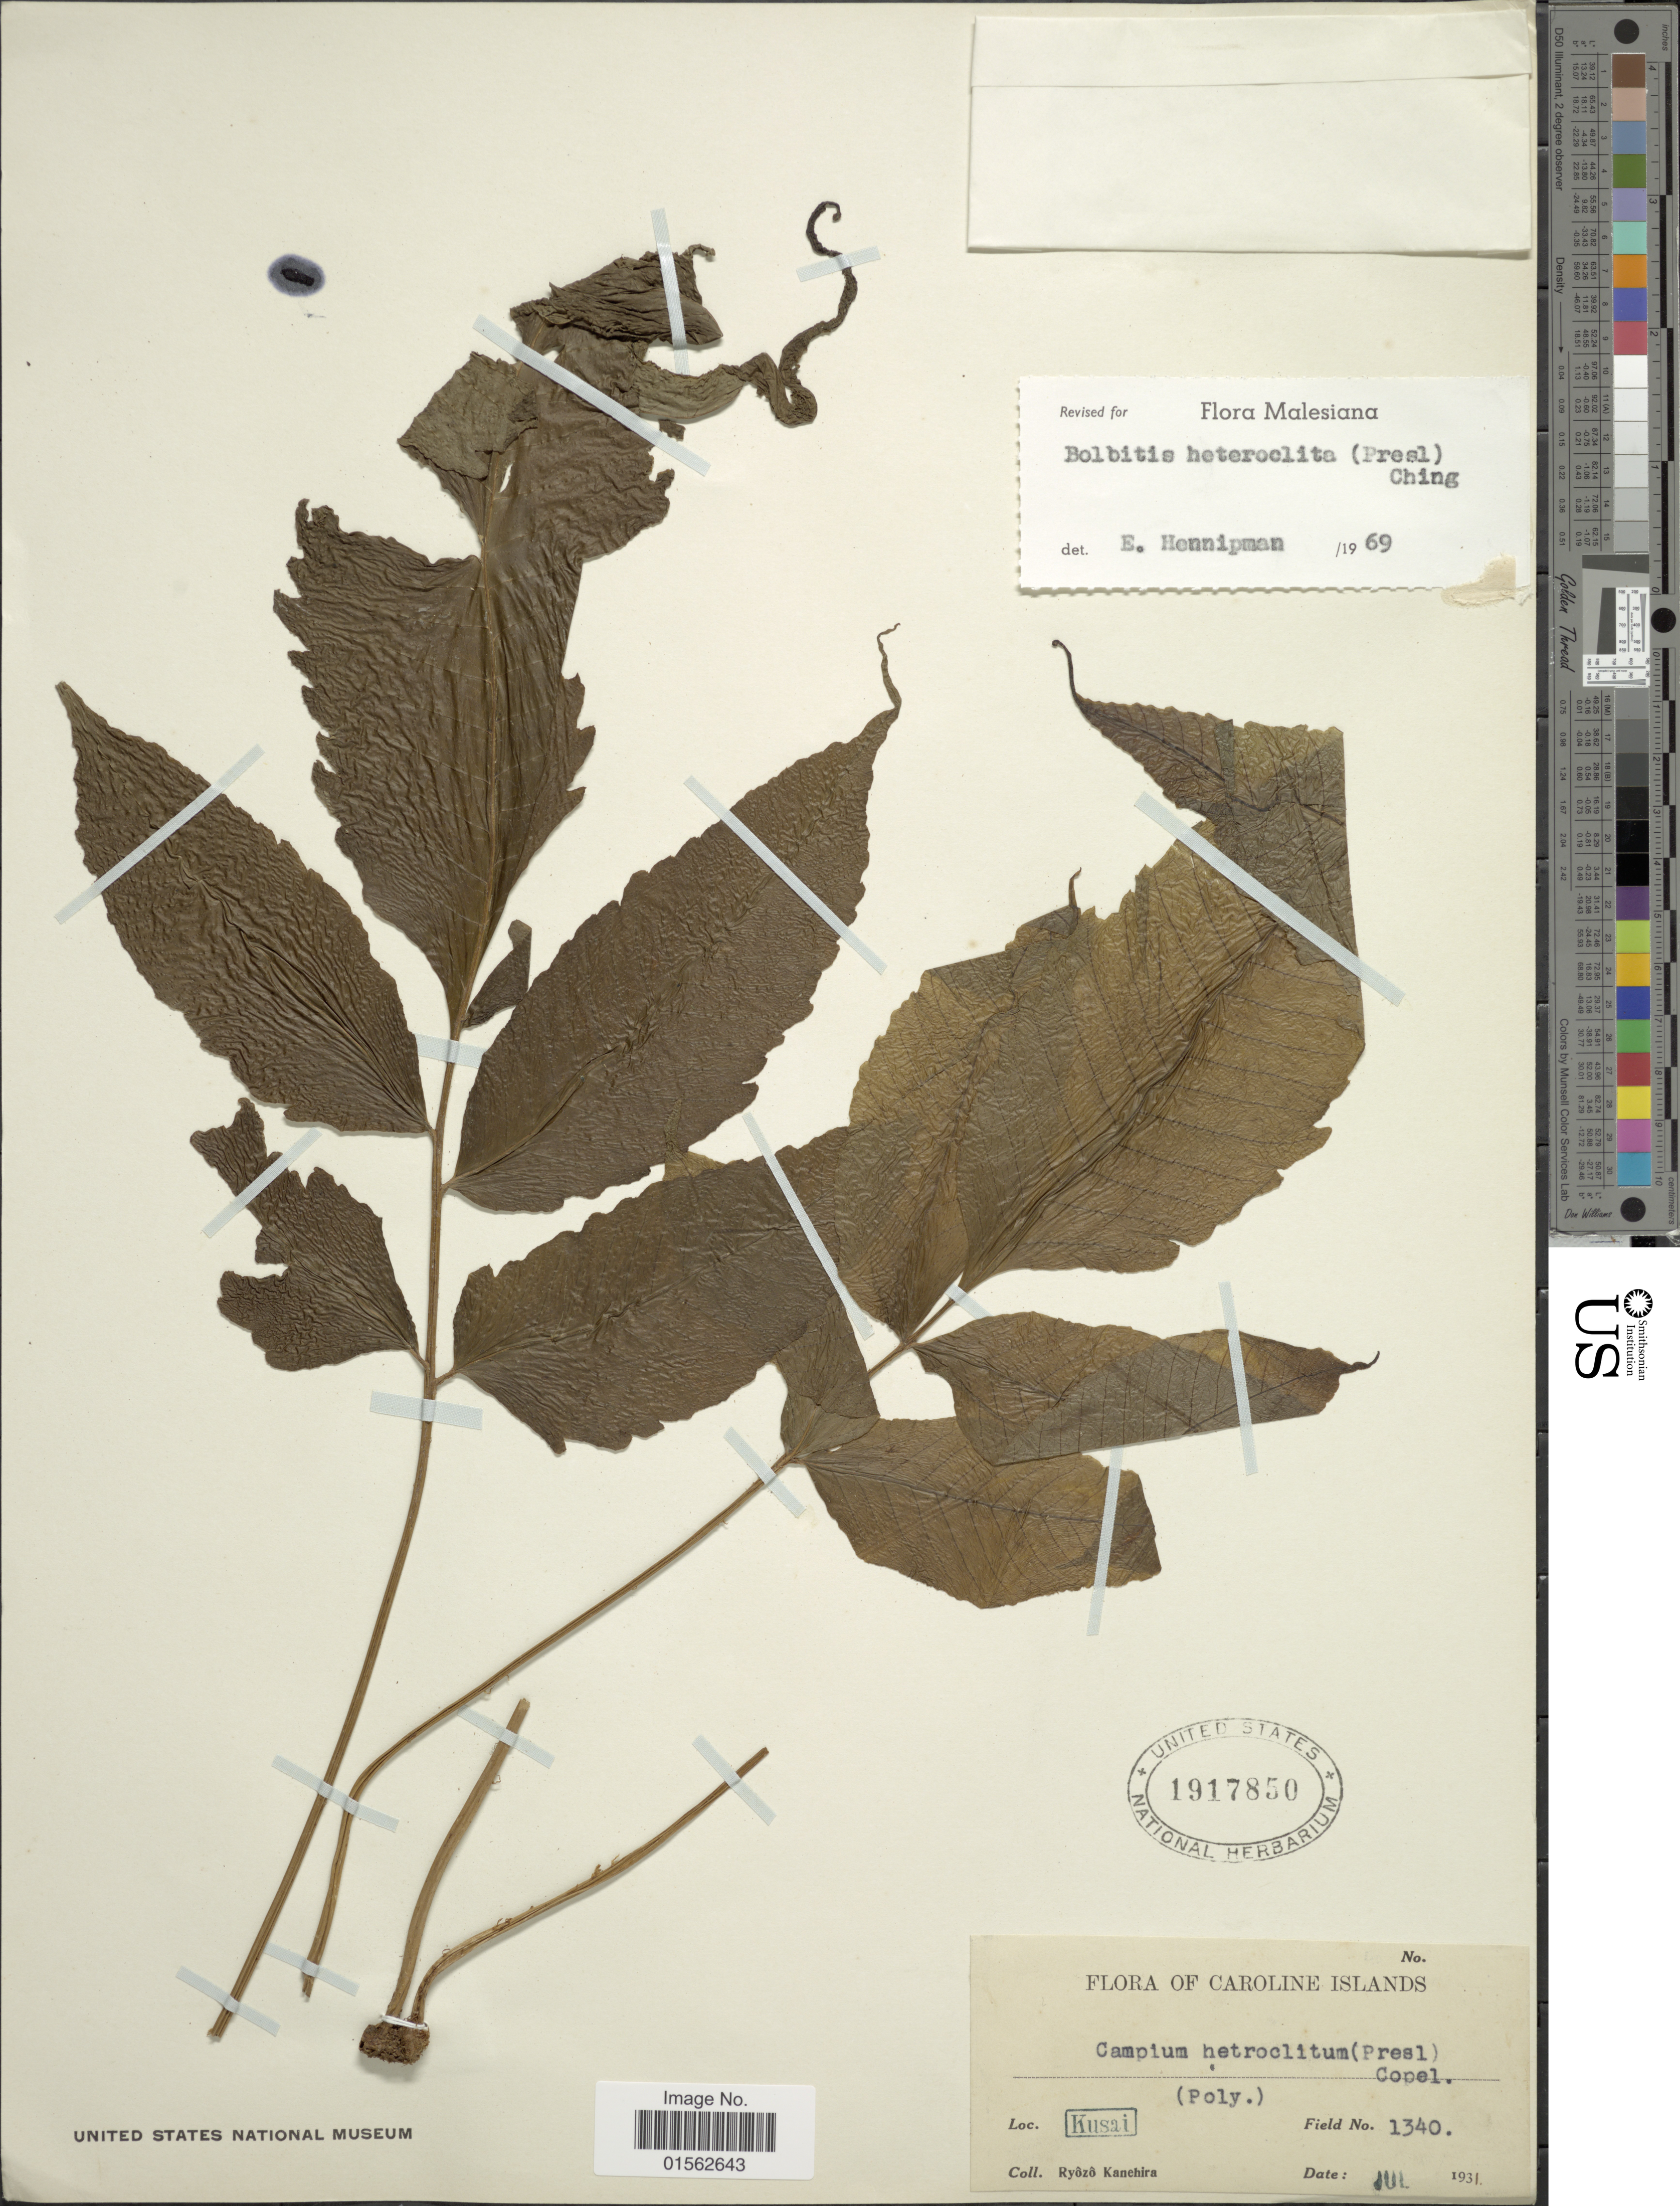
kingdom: Plantae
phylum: Tracheophyta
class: Polypodiopsida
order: Polypodiales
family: Dryopteridaceae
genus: Bolbitis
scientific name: Bolbitis heteroclita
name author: (C. Presl) Ching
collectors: R. Kanehira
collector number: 1340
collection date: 1931-07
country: Micronesia, Federated States of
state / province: Kosrae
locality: Caroline Islands, Kusai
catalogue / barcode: US 1917850